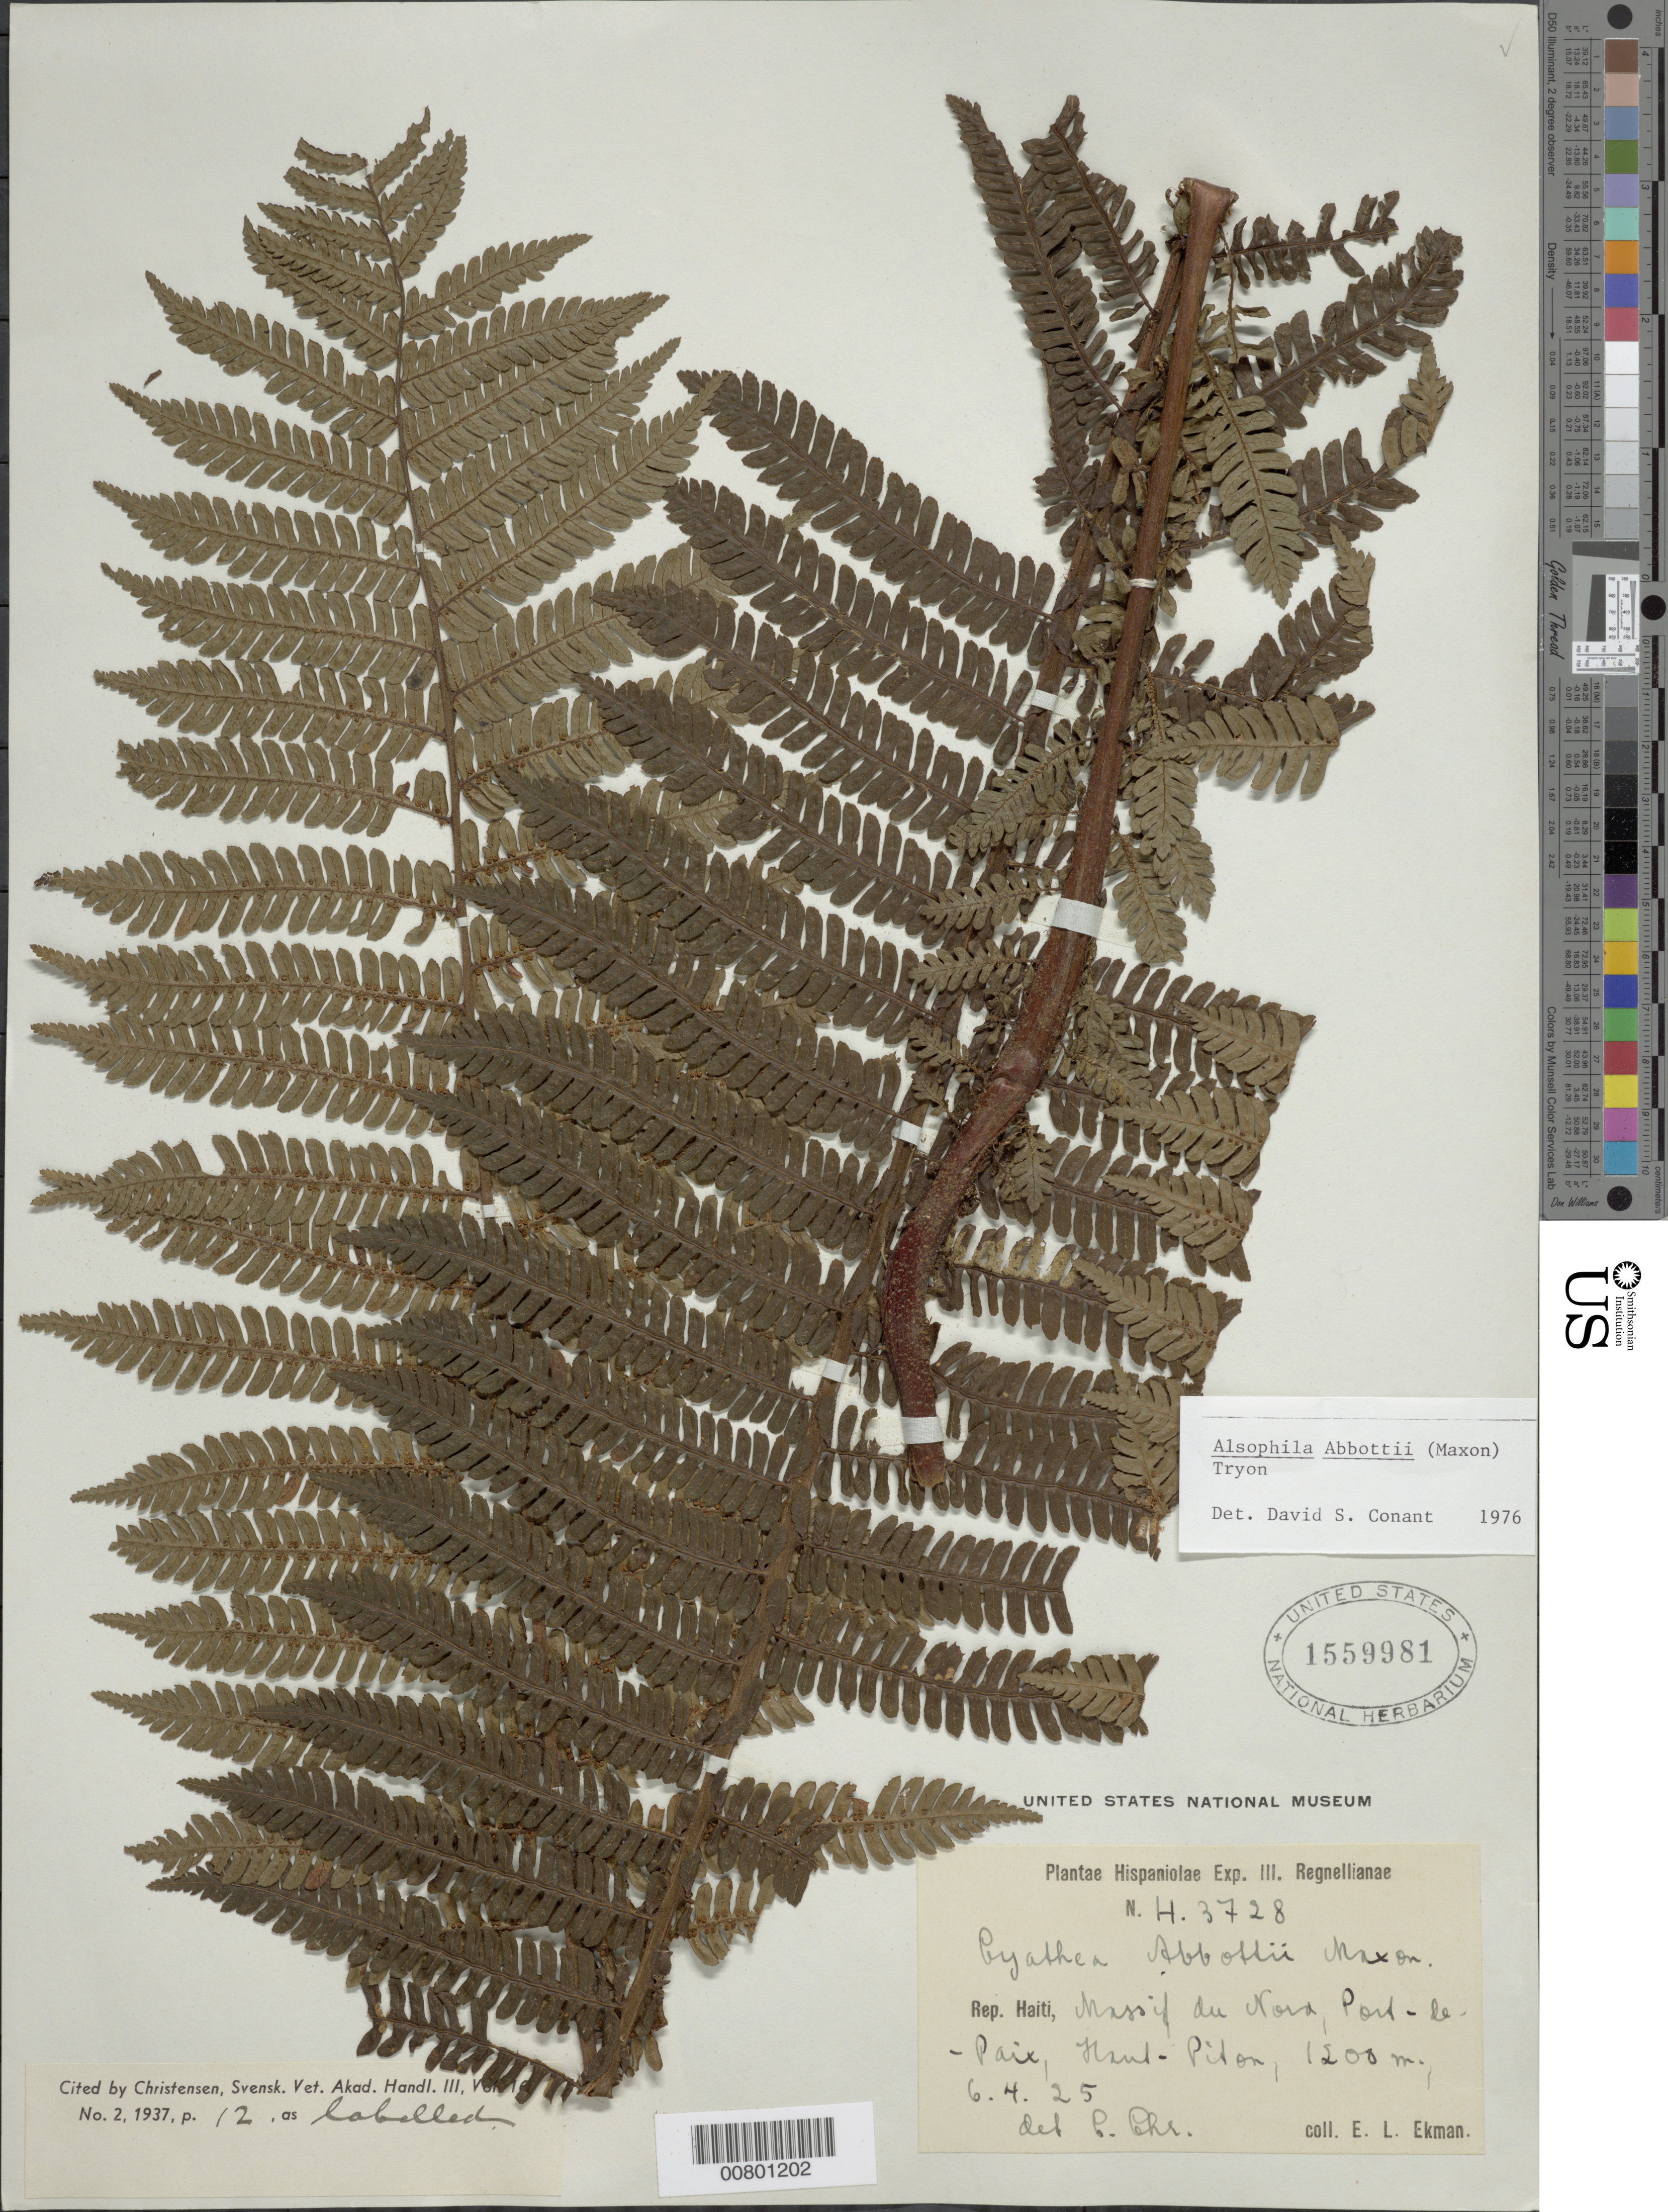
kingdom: Plantae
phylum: Tracheophyta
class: Polypodiopsida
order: Cyatheales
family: Cyatheaceae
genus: Alsophila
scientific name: Alsophila abbottii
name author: (Maxon) R.M. Tryon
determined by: Conant, D. S.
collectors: E. L. Ekman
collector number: H 3728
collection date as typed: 06 Apr 1925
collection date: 1925-04-06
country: Haiti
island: Hispaniola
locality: Massif du Nord, Port de Paix, Haut Piton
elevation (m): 1200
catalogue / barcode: US 1559981